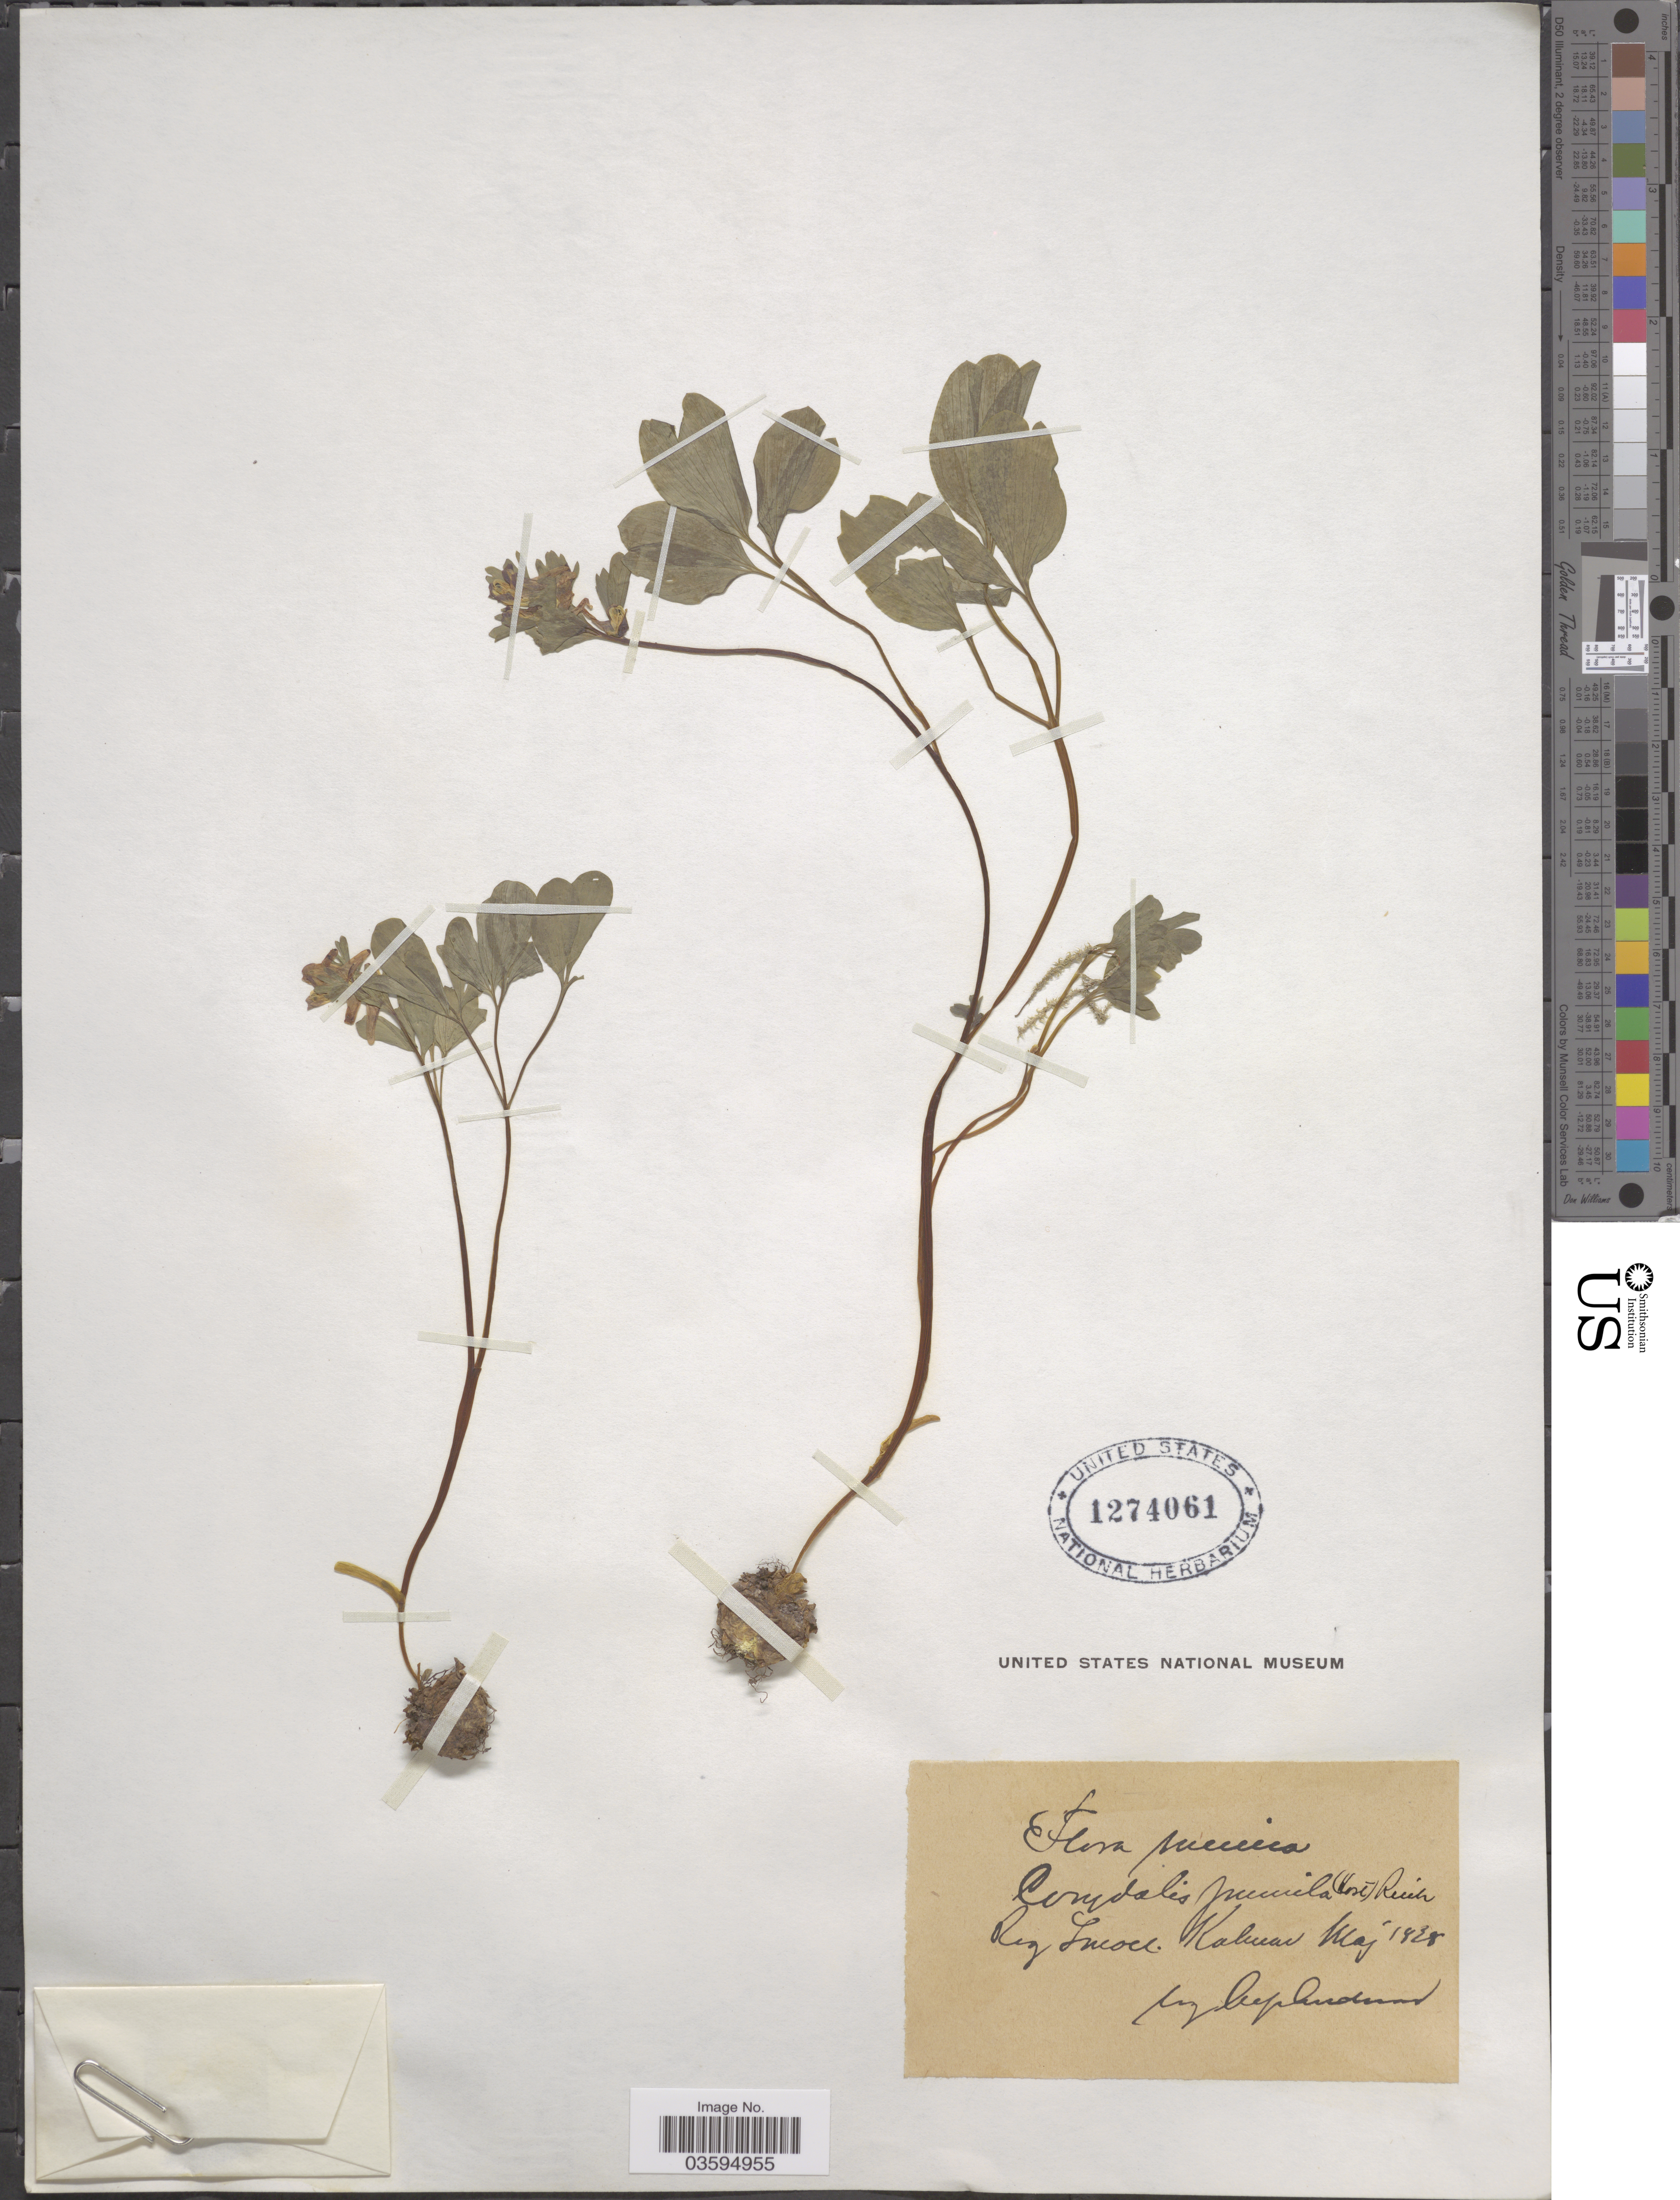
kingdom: Plantae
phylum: Tracheophyta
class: Magnoliopsida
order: Ranunculales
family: Papaveraceae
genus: Corydalis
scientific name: Corydalis pumila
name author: W.D.J. Koch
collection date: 1938-05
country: Sweden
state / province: Kalmar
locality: Suecica. Reg. Smoel.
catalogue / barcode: US 1274061